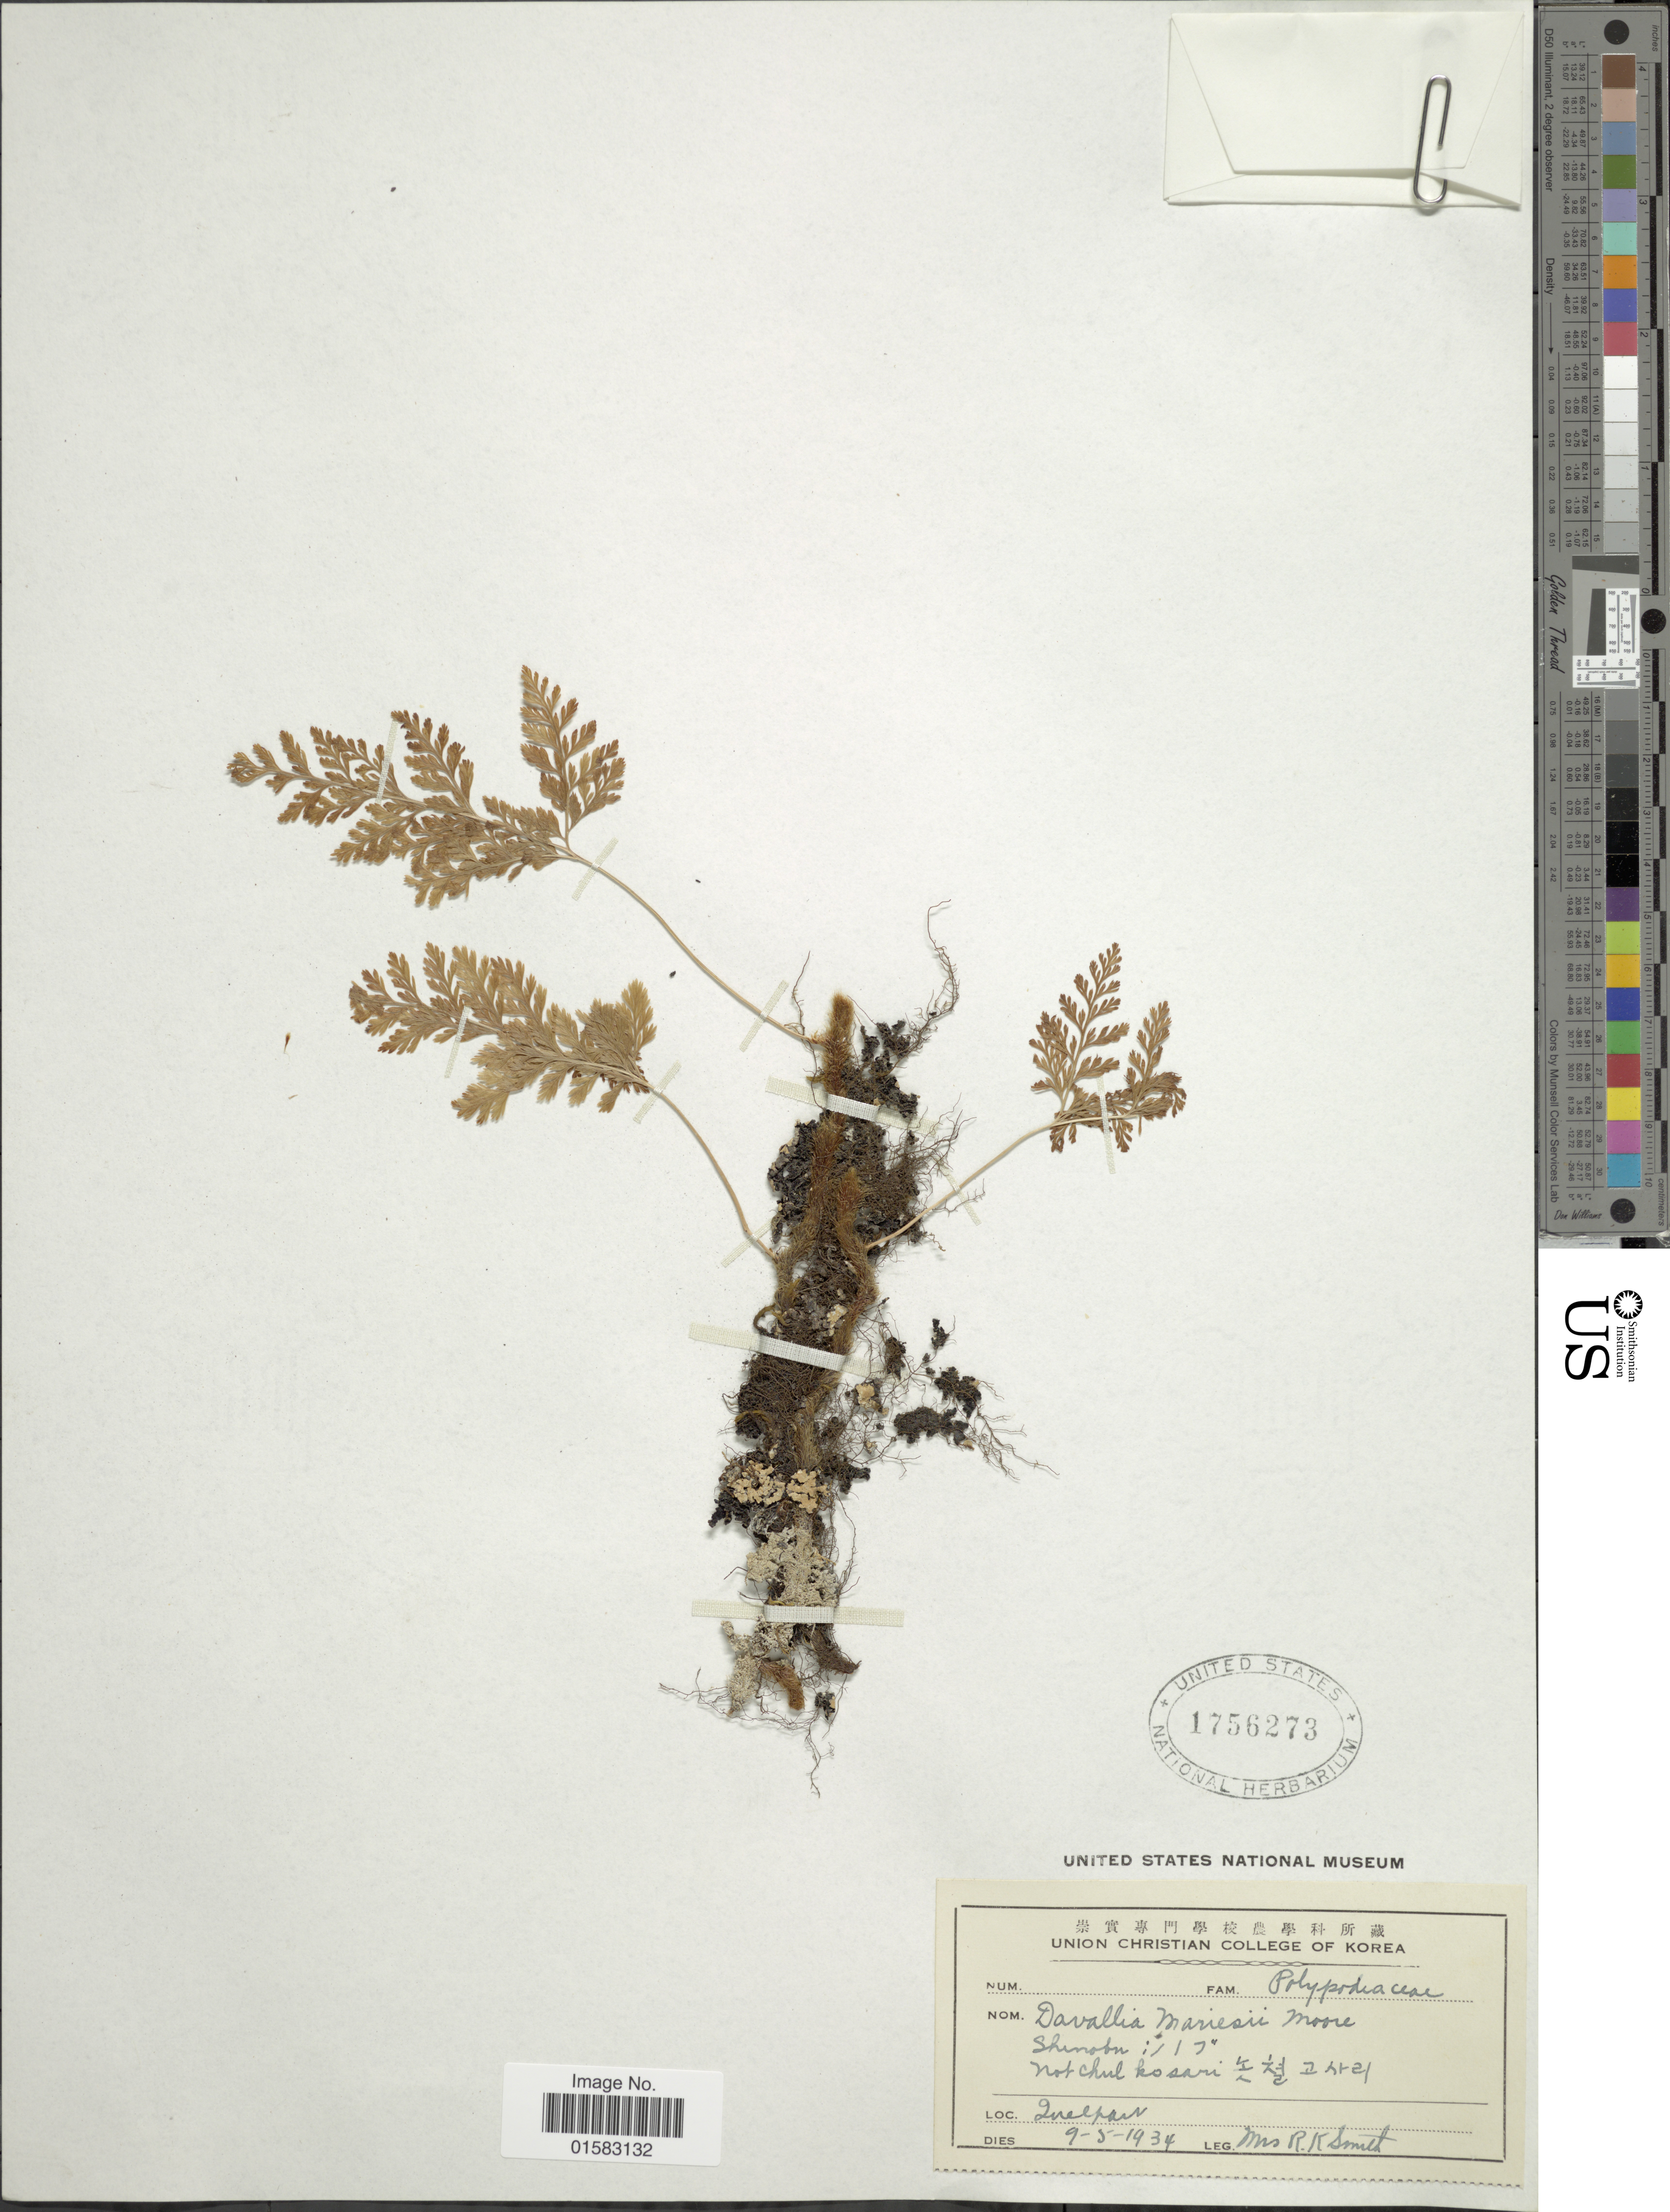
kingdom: Plantae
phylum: Tracheophyta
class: Polypodiopsida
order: Polypodiales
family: Davalliaceae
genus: Davallia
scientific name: Davallia trichomanoides var. trichomanoides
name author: Blume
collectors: R. Somet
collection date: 1934-05-09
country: South Korea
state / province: Jeju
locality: Norchul Kosari, Inelpan, Shinobu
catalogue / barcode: US 1756273